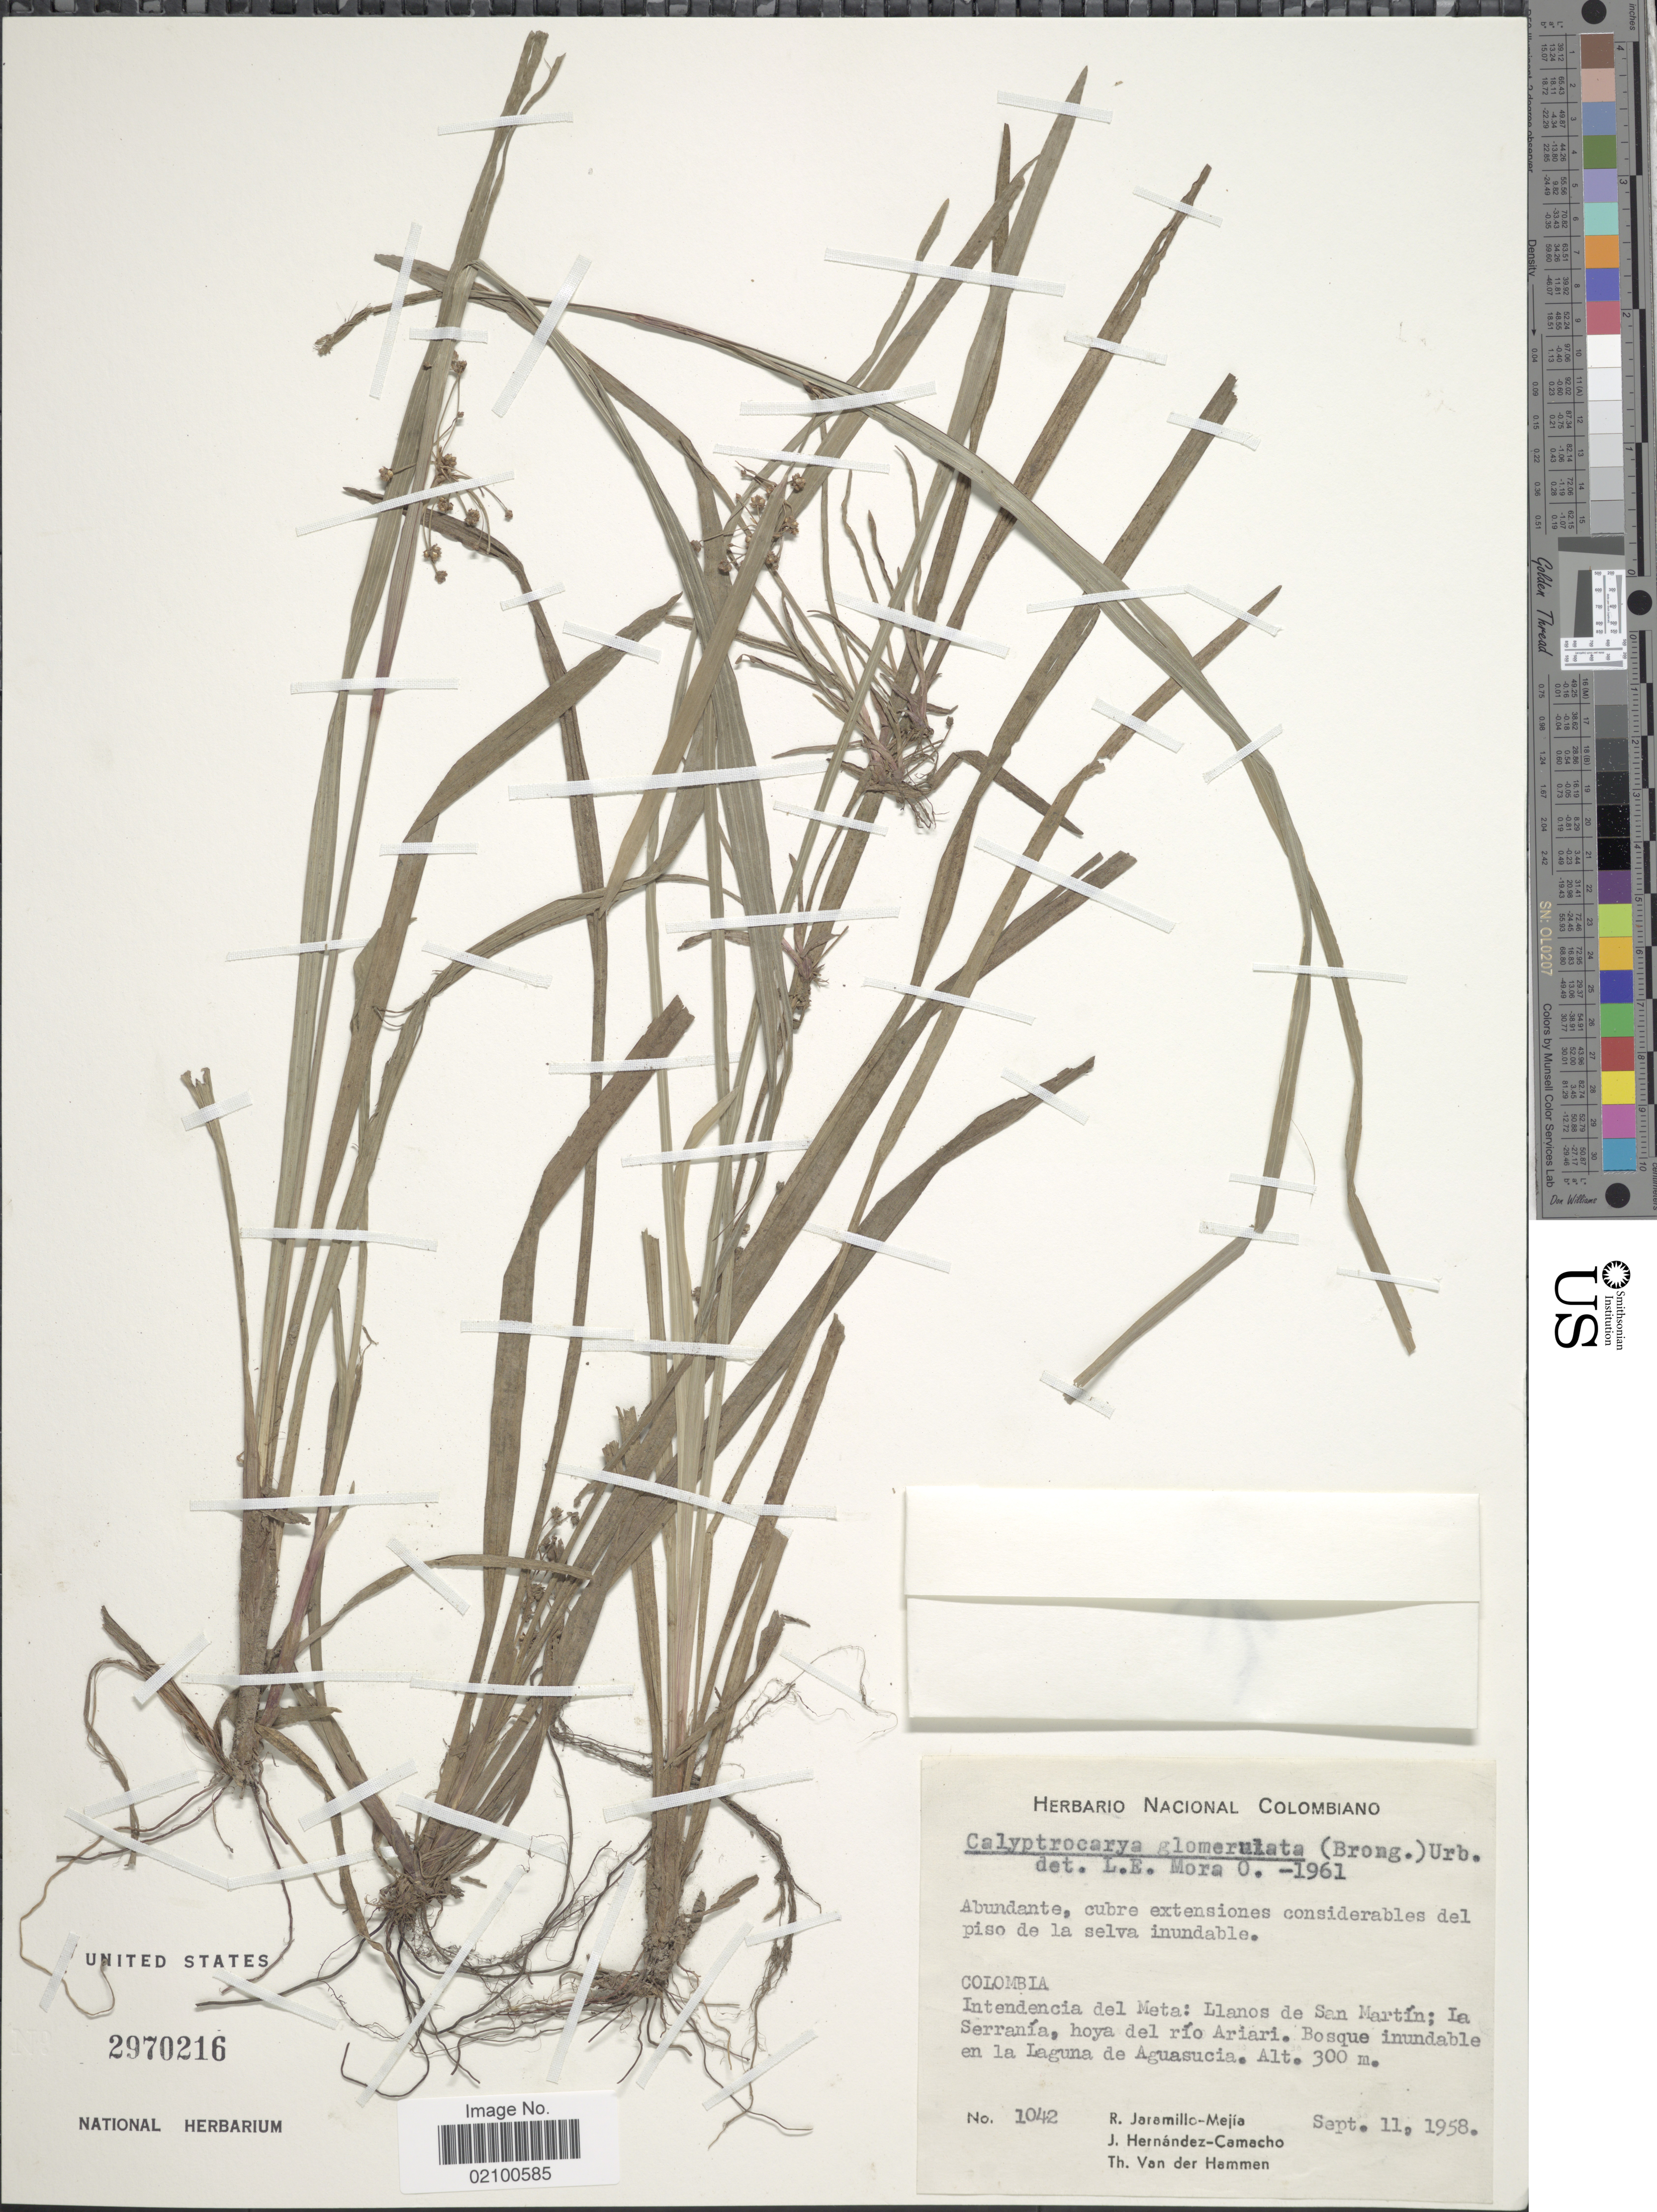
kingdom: Plantae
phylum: Tracheophyta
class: Liliopsida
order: Poales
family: Cyperaceae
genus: Calyptrocarya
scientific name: Calyptrocarya glomerulata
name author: (Brongn.) Urb.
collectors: R. Jaramillo M., J. Hernández-Camacho & T. Van der Hammen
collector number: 1042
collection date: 1958-09-11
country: Colombia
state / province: Meta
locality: Llanos de San Martin, La Serrania, hoya del Rio Ariari, Bosque inundable en la Laguna de Aguasucia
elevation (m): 300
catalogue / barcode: US 2970216